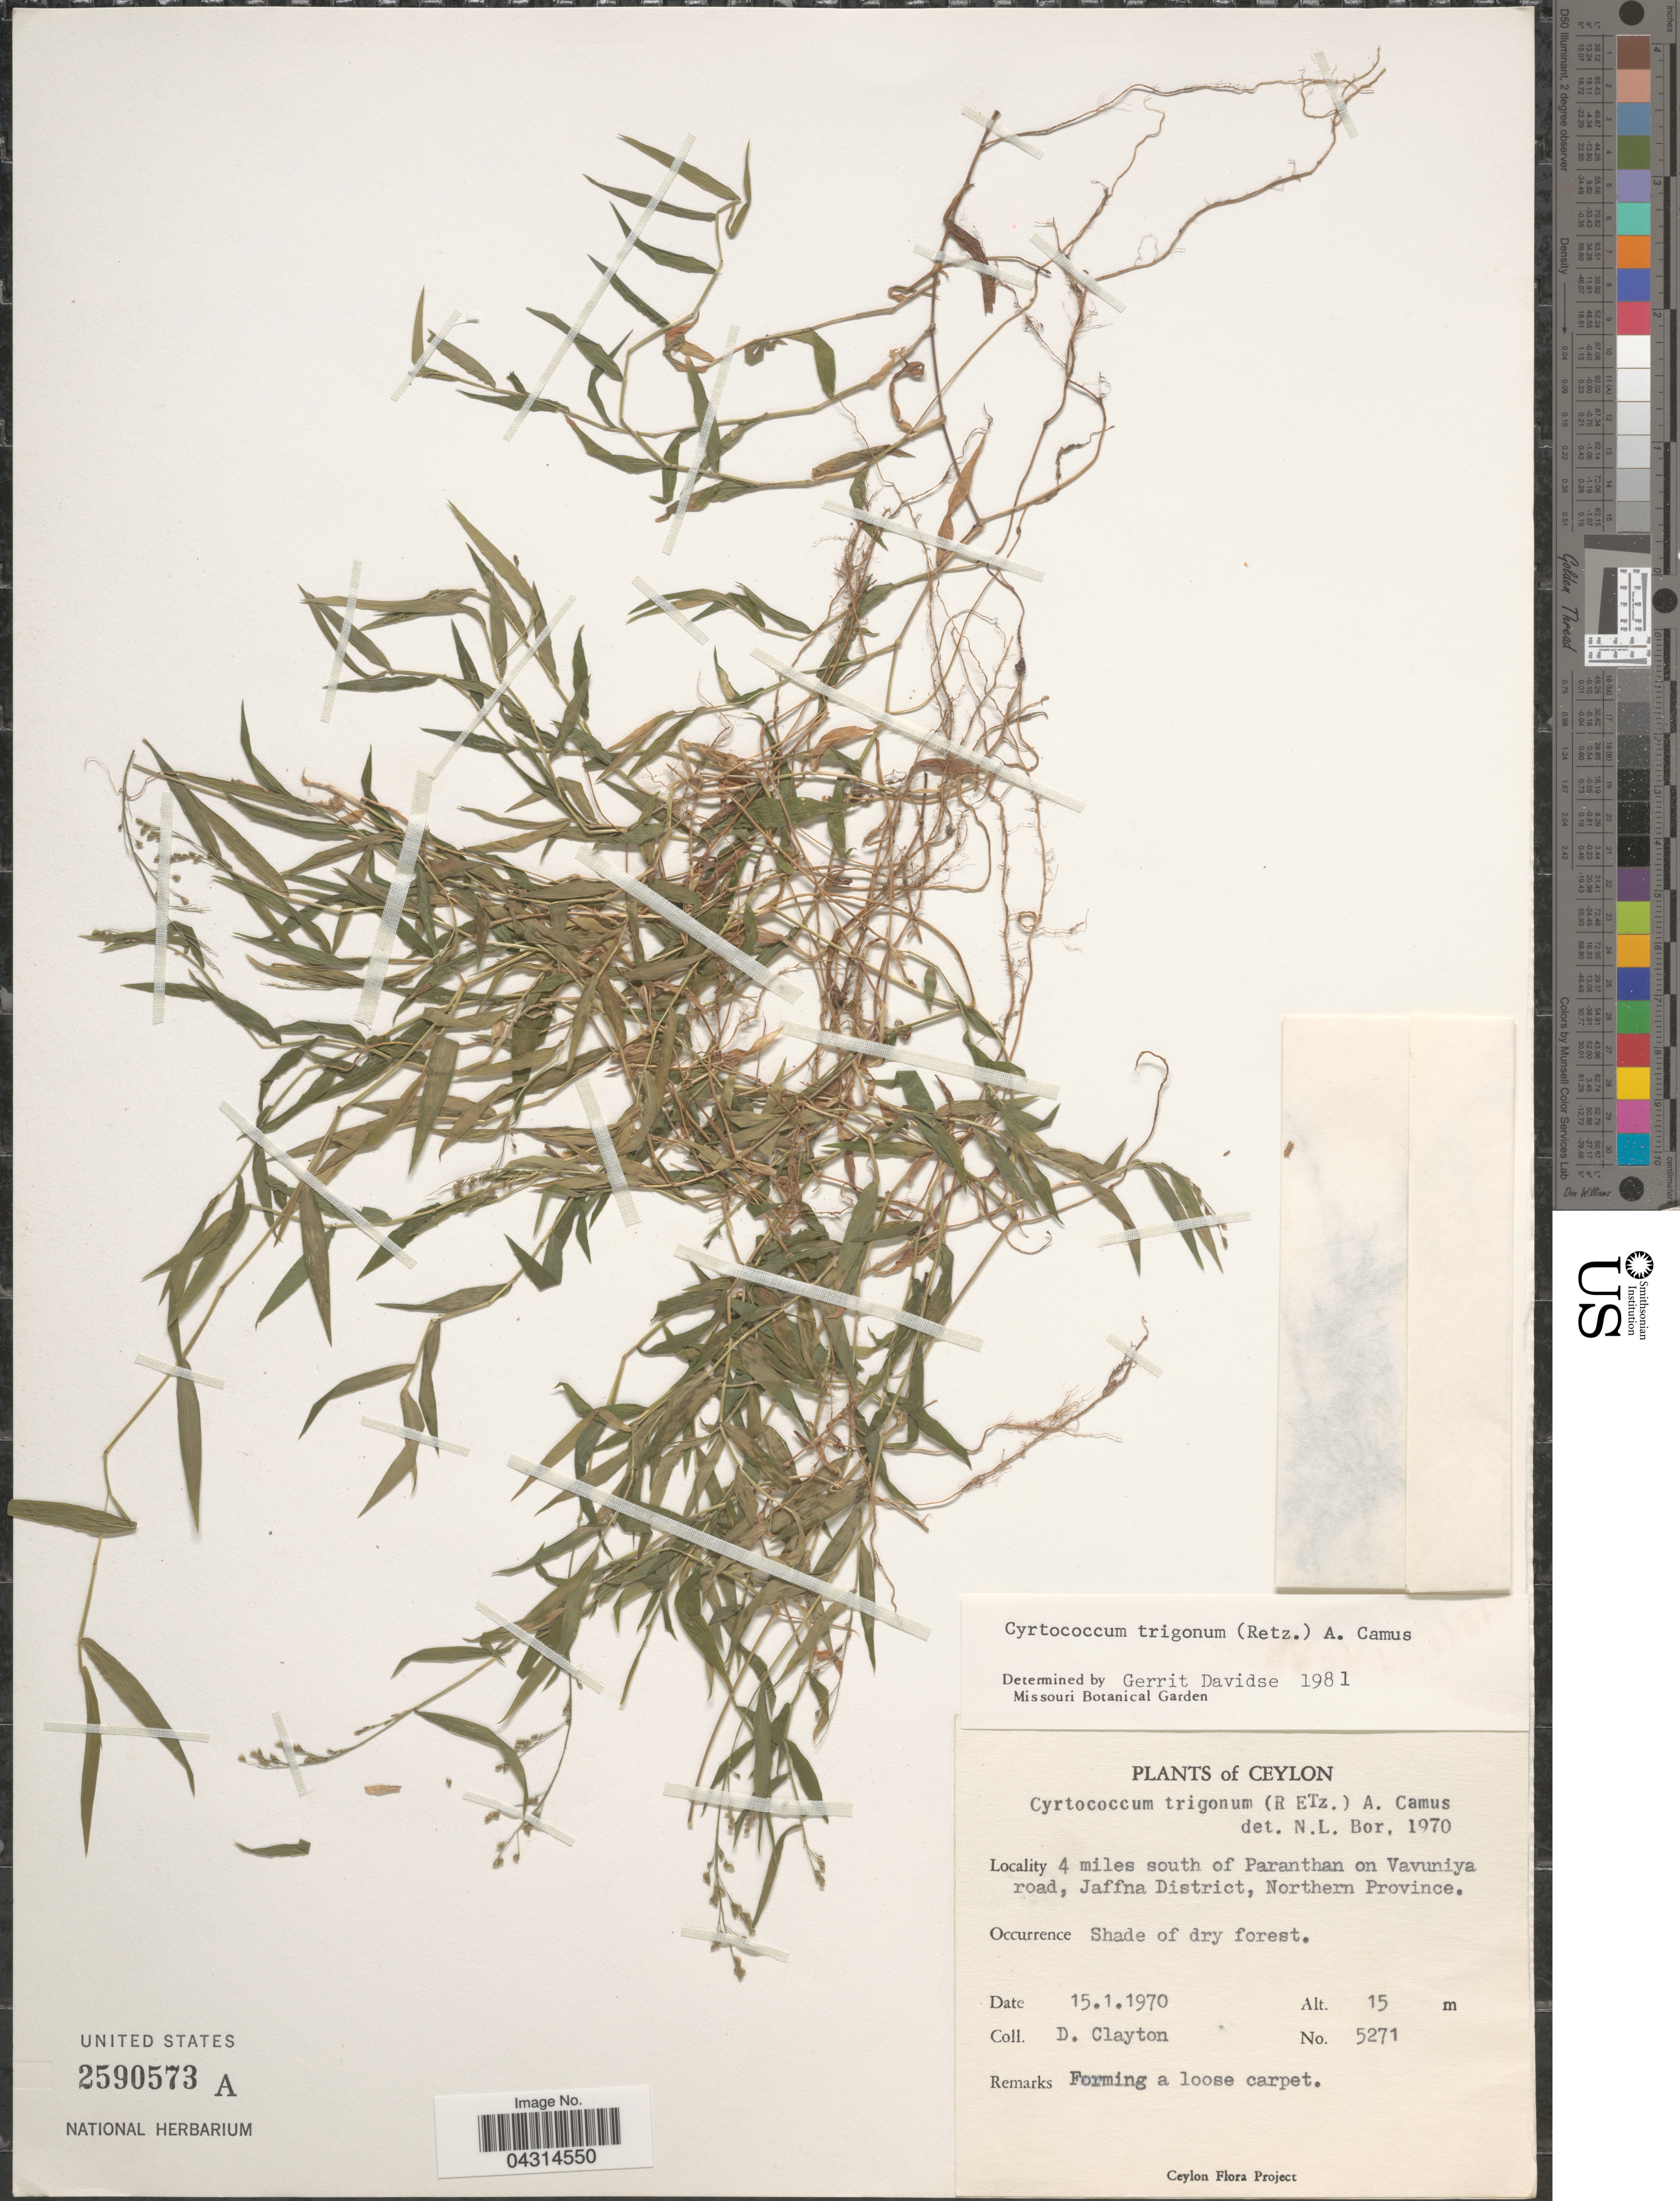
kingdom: Plantae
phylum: Tracheophyta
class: Liliopsida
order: Poales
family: Poaceae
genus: Cyrtococcum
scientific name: Cyrtococcum trigonum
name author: (Retz.) A. Camus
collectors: D. Clayton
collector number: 5271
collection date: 1970-01-15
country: Sri Lanka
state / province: Northern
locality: Ceylon. 4 miles south of Paranthan on Vavuniya road, Jaffna District.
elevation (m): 15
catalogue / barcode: US 2590573A